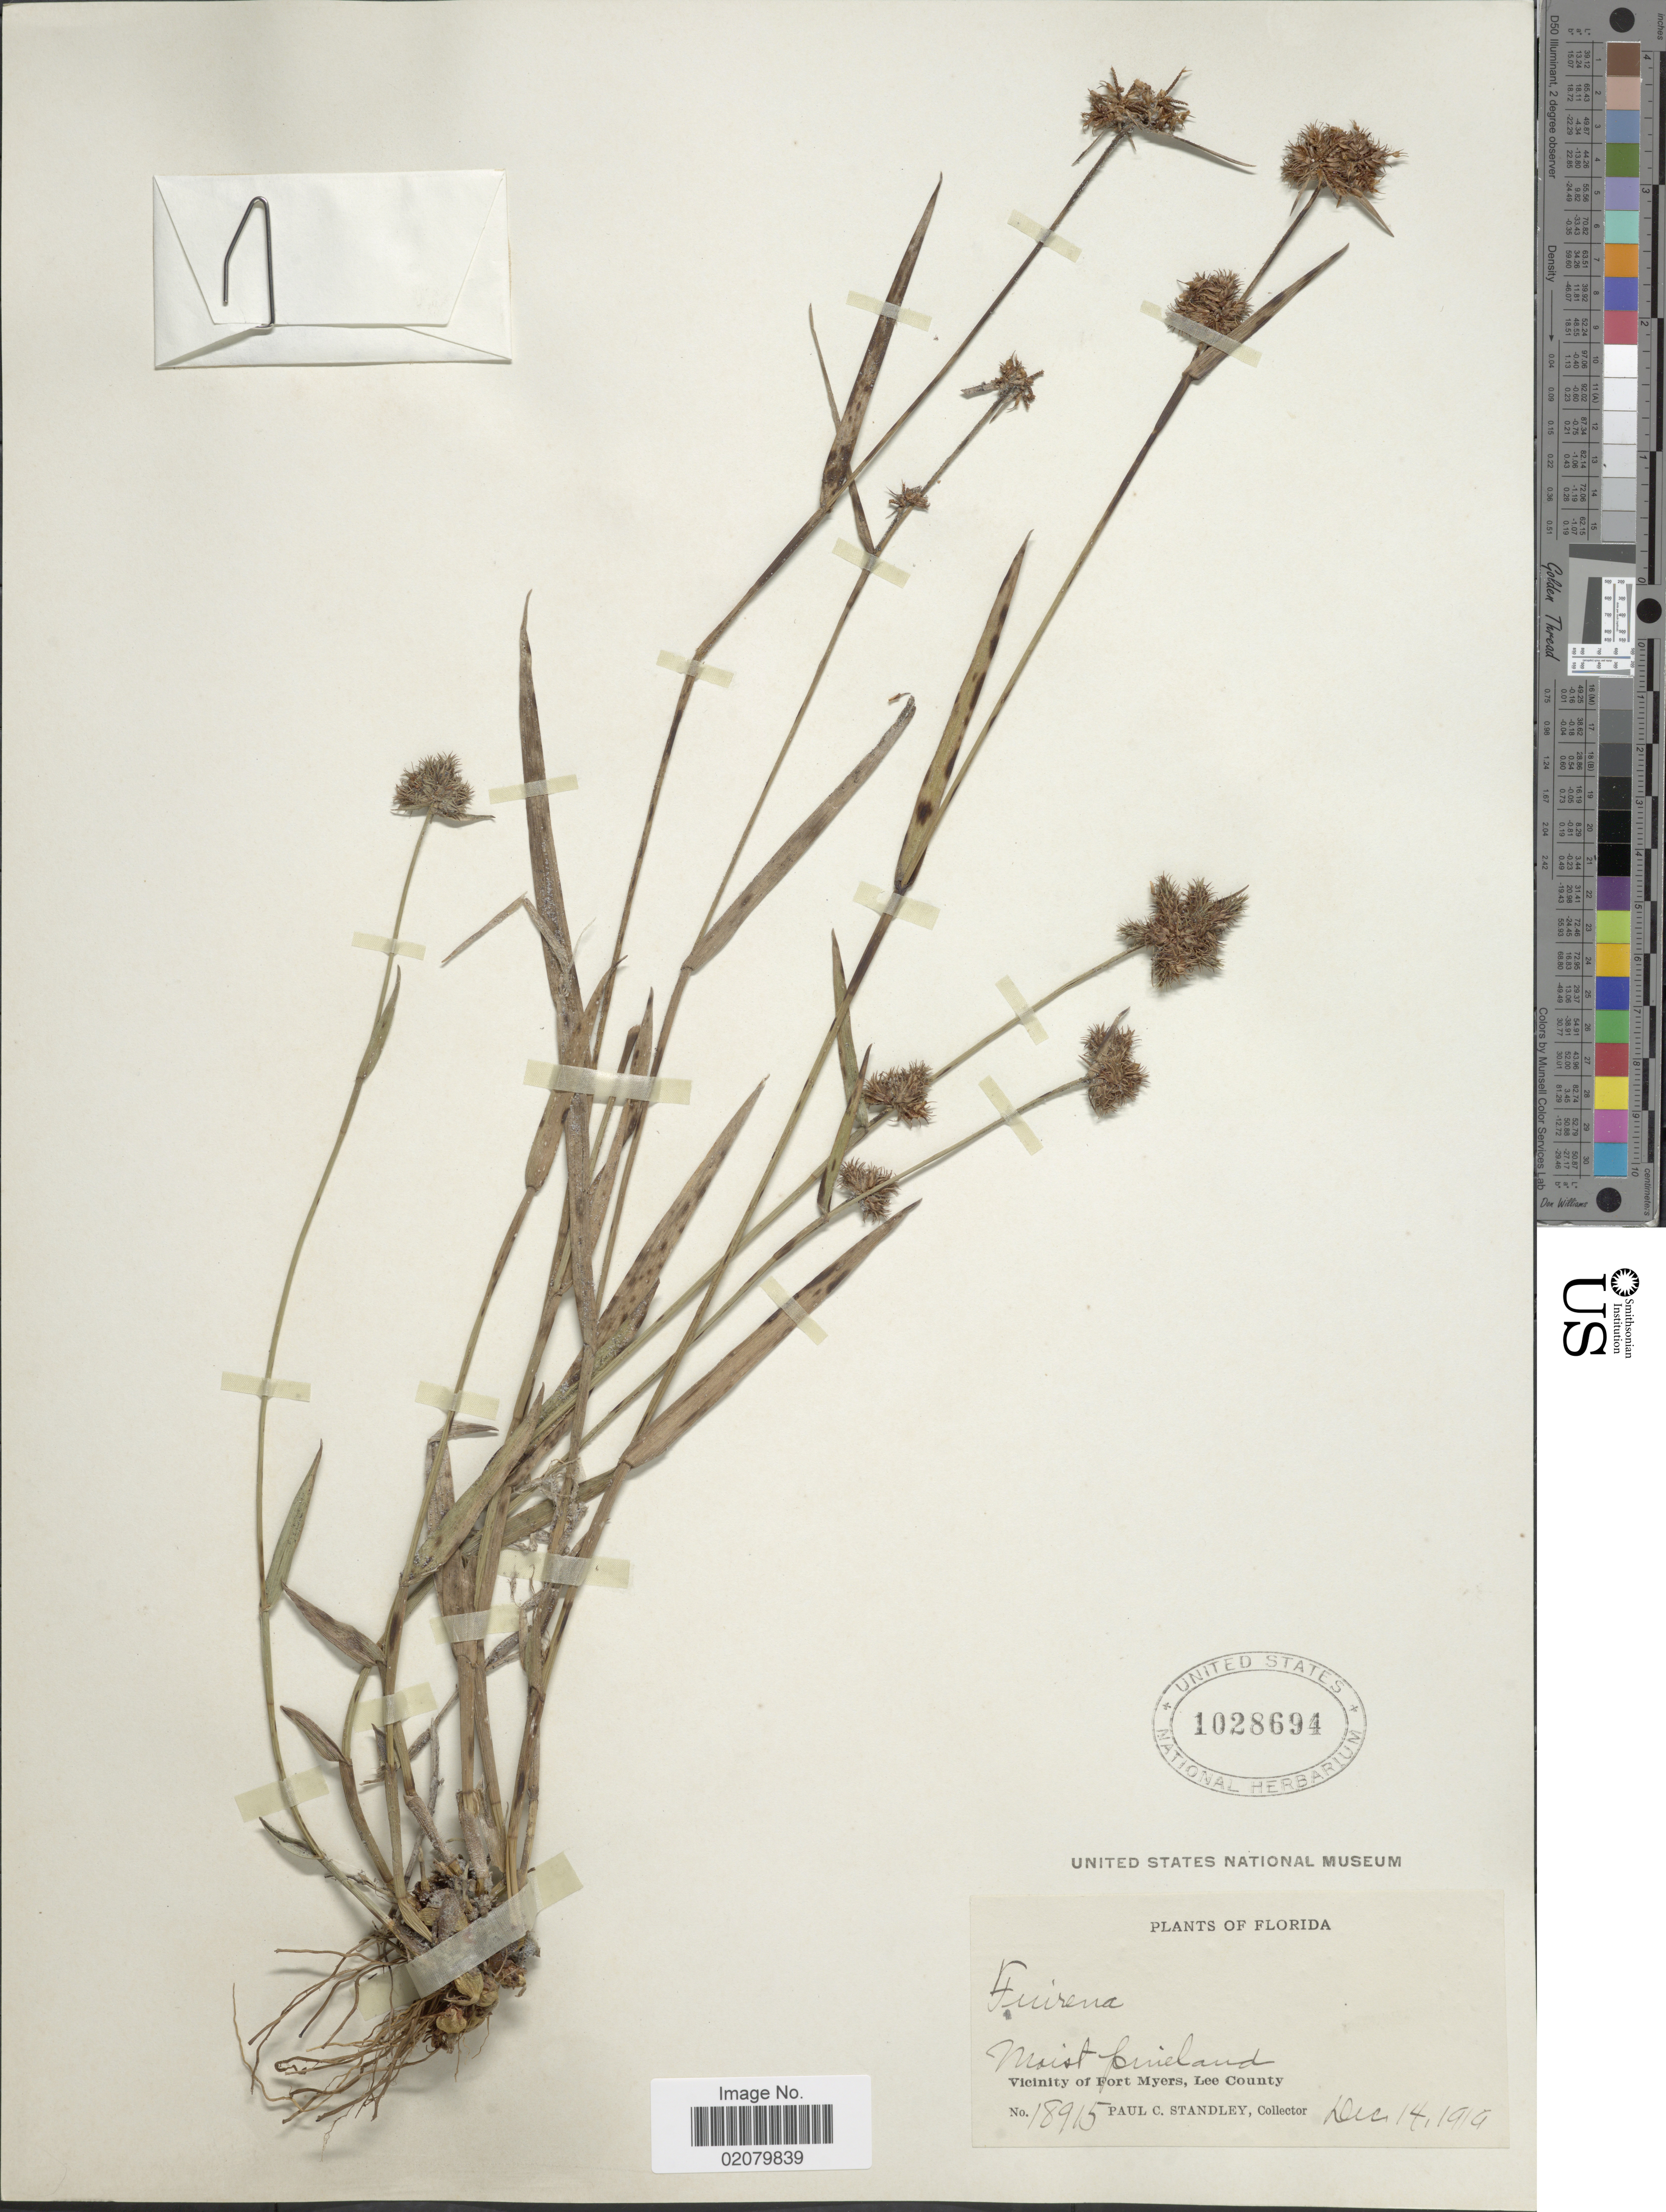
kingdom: Plantae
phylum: Tracheophyta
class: Liliopsida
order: Poales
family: Cyperaceae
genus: Fuirena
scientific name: Fuirena simplex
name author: Vahl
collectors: P. C. Standley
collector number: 18915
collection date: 1919-12-14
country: United States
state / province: Florida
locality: Vicinity of Fort Myers, Lee County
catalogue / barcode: US 1028694